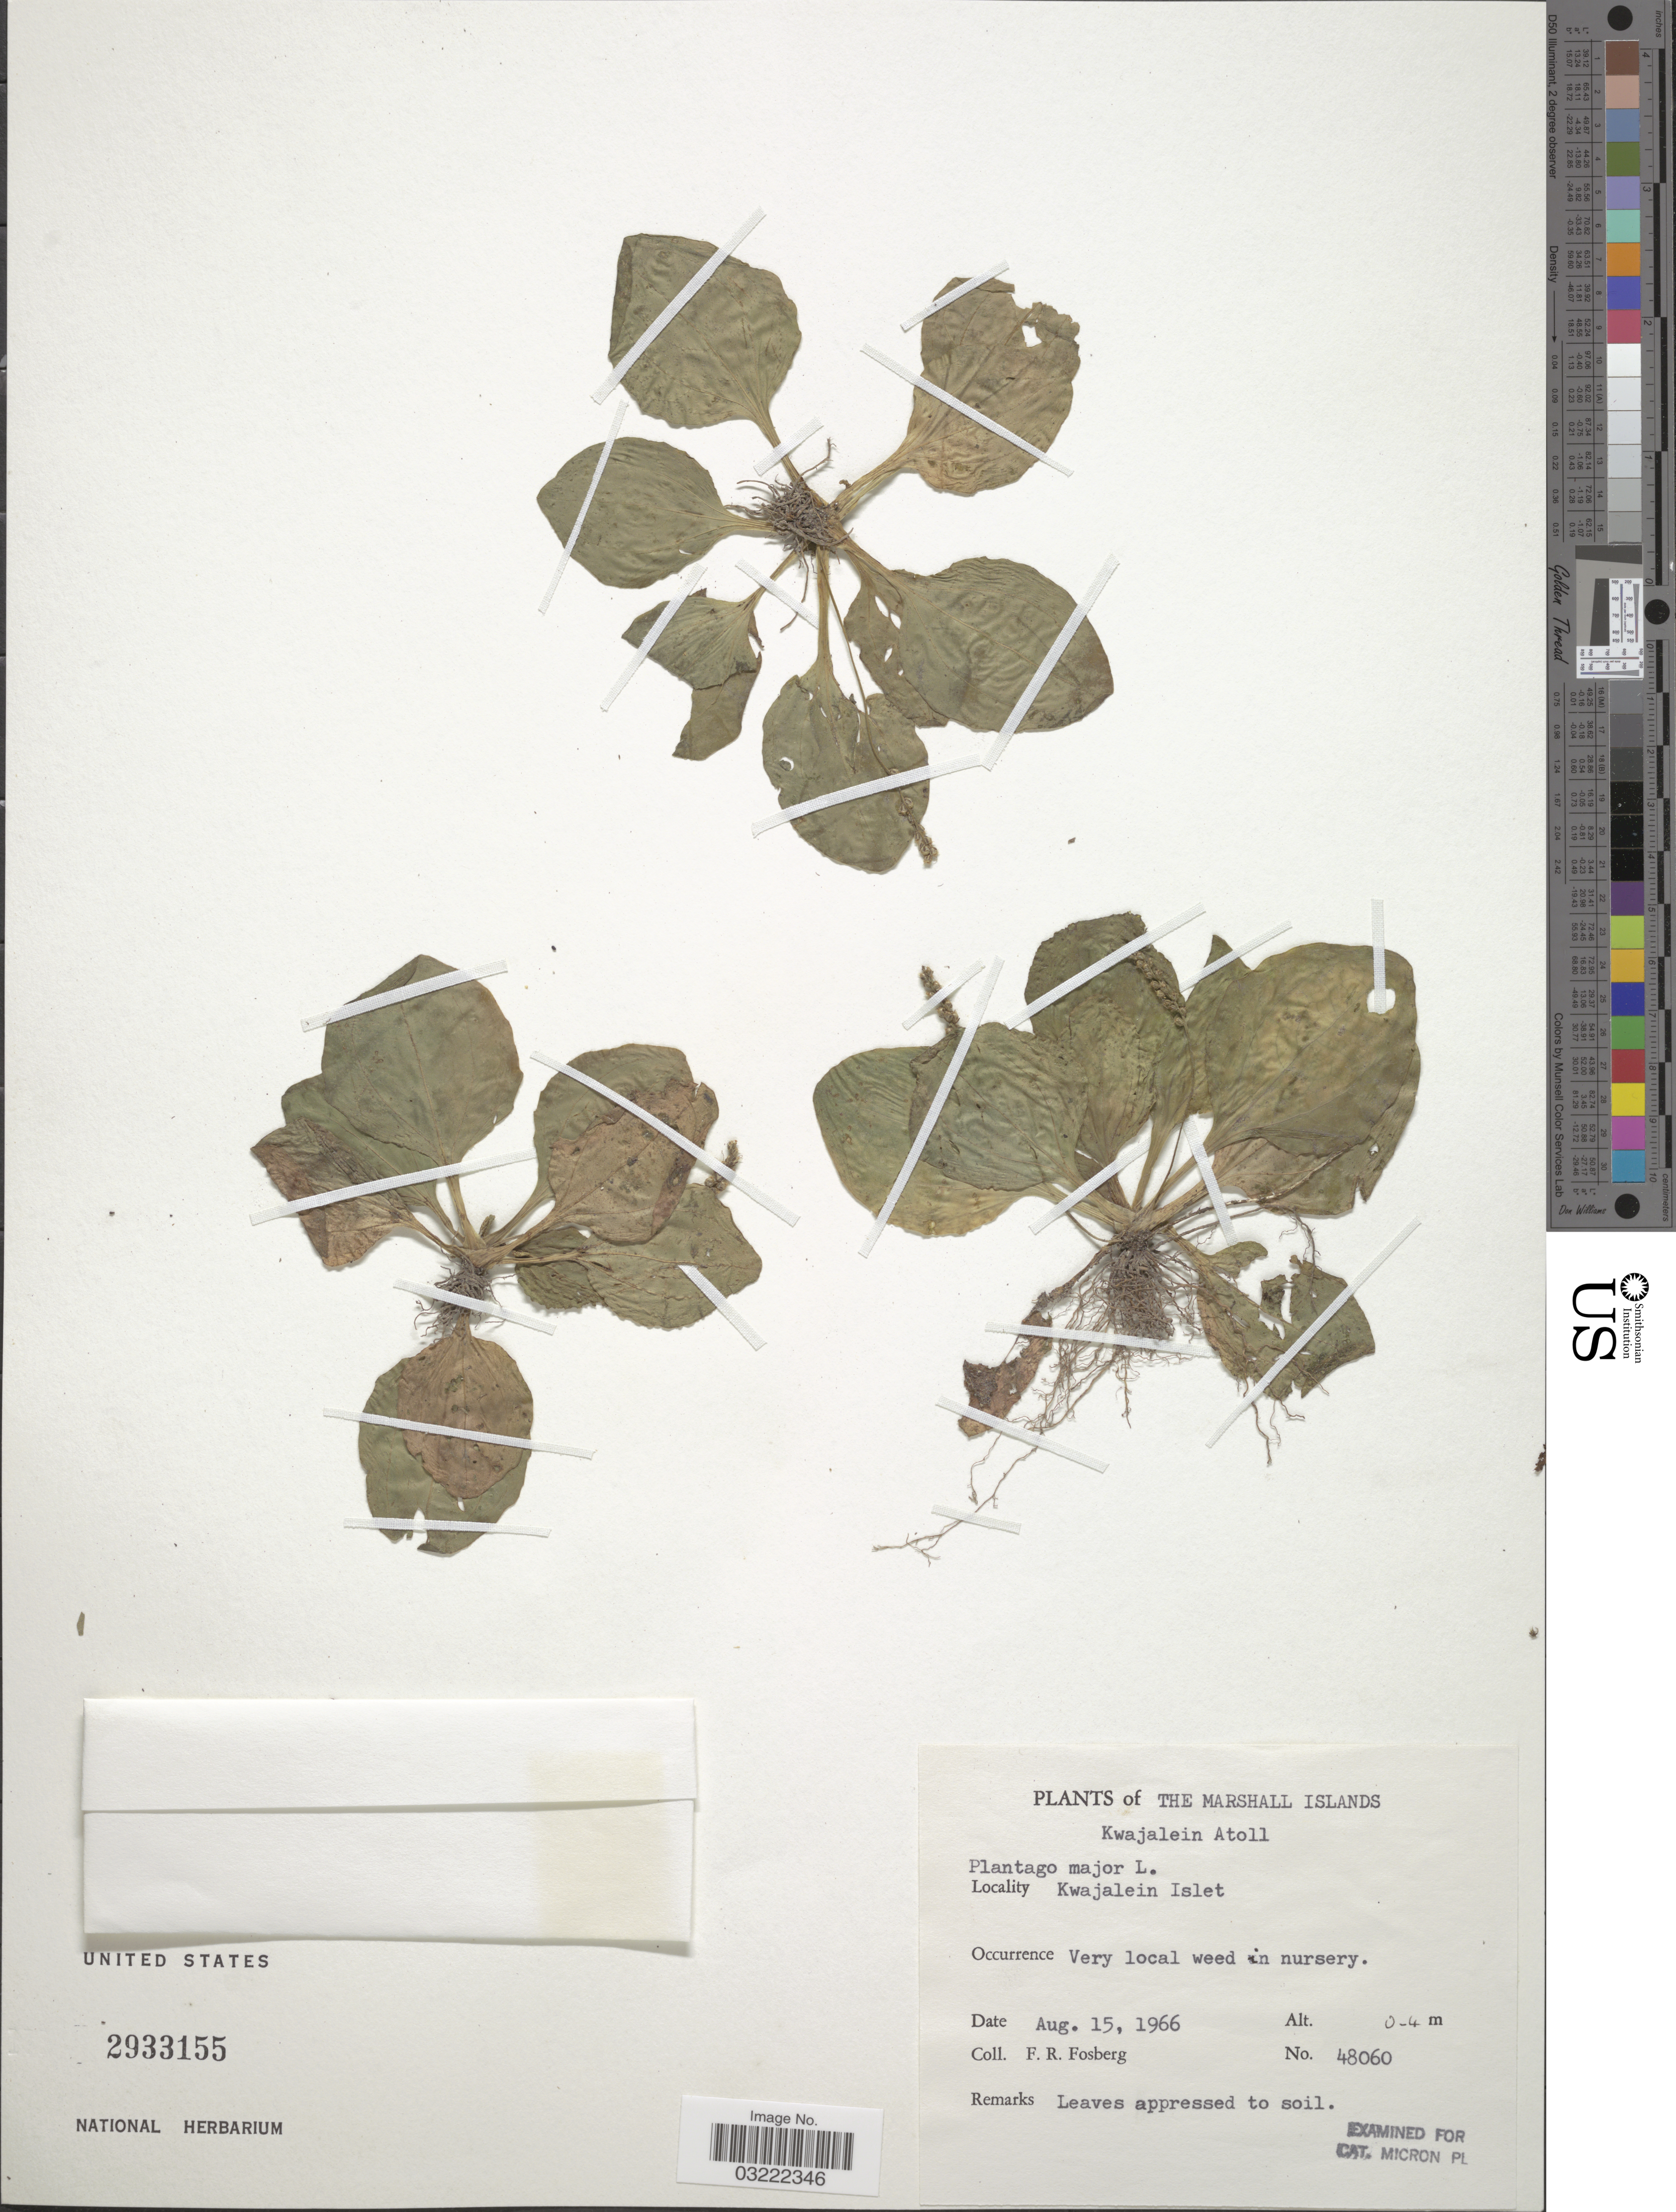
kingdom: Plantae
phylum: Tracheophyta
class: Magnoliopsida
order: Lamiales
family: Plantaginaceae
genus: Plantago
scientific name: Plantago major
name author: L.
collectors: F. R. Fosberg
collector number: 48060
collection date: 1966-08-15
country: Marshall Islands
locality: Kwajalein Atoll, Kwajalein Islet.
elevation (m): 0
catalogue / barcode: US 2933155